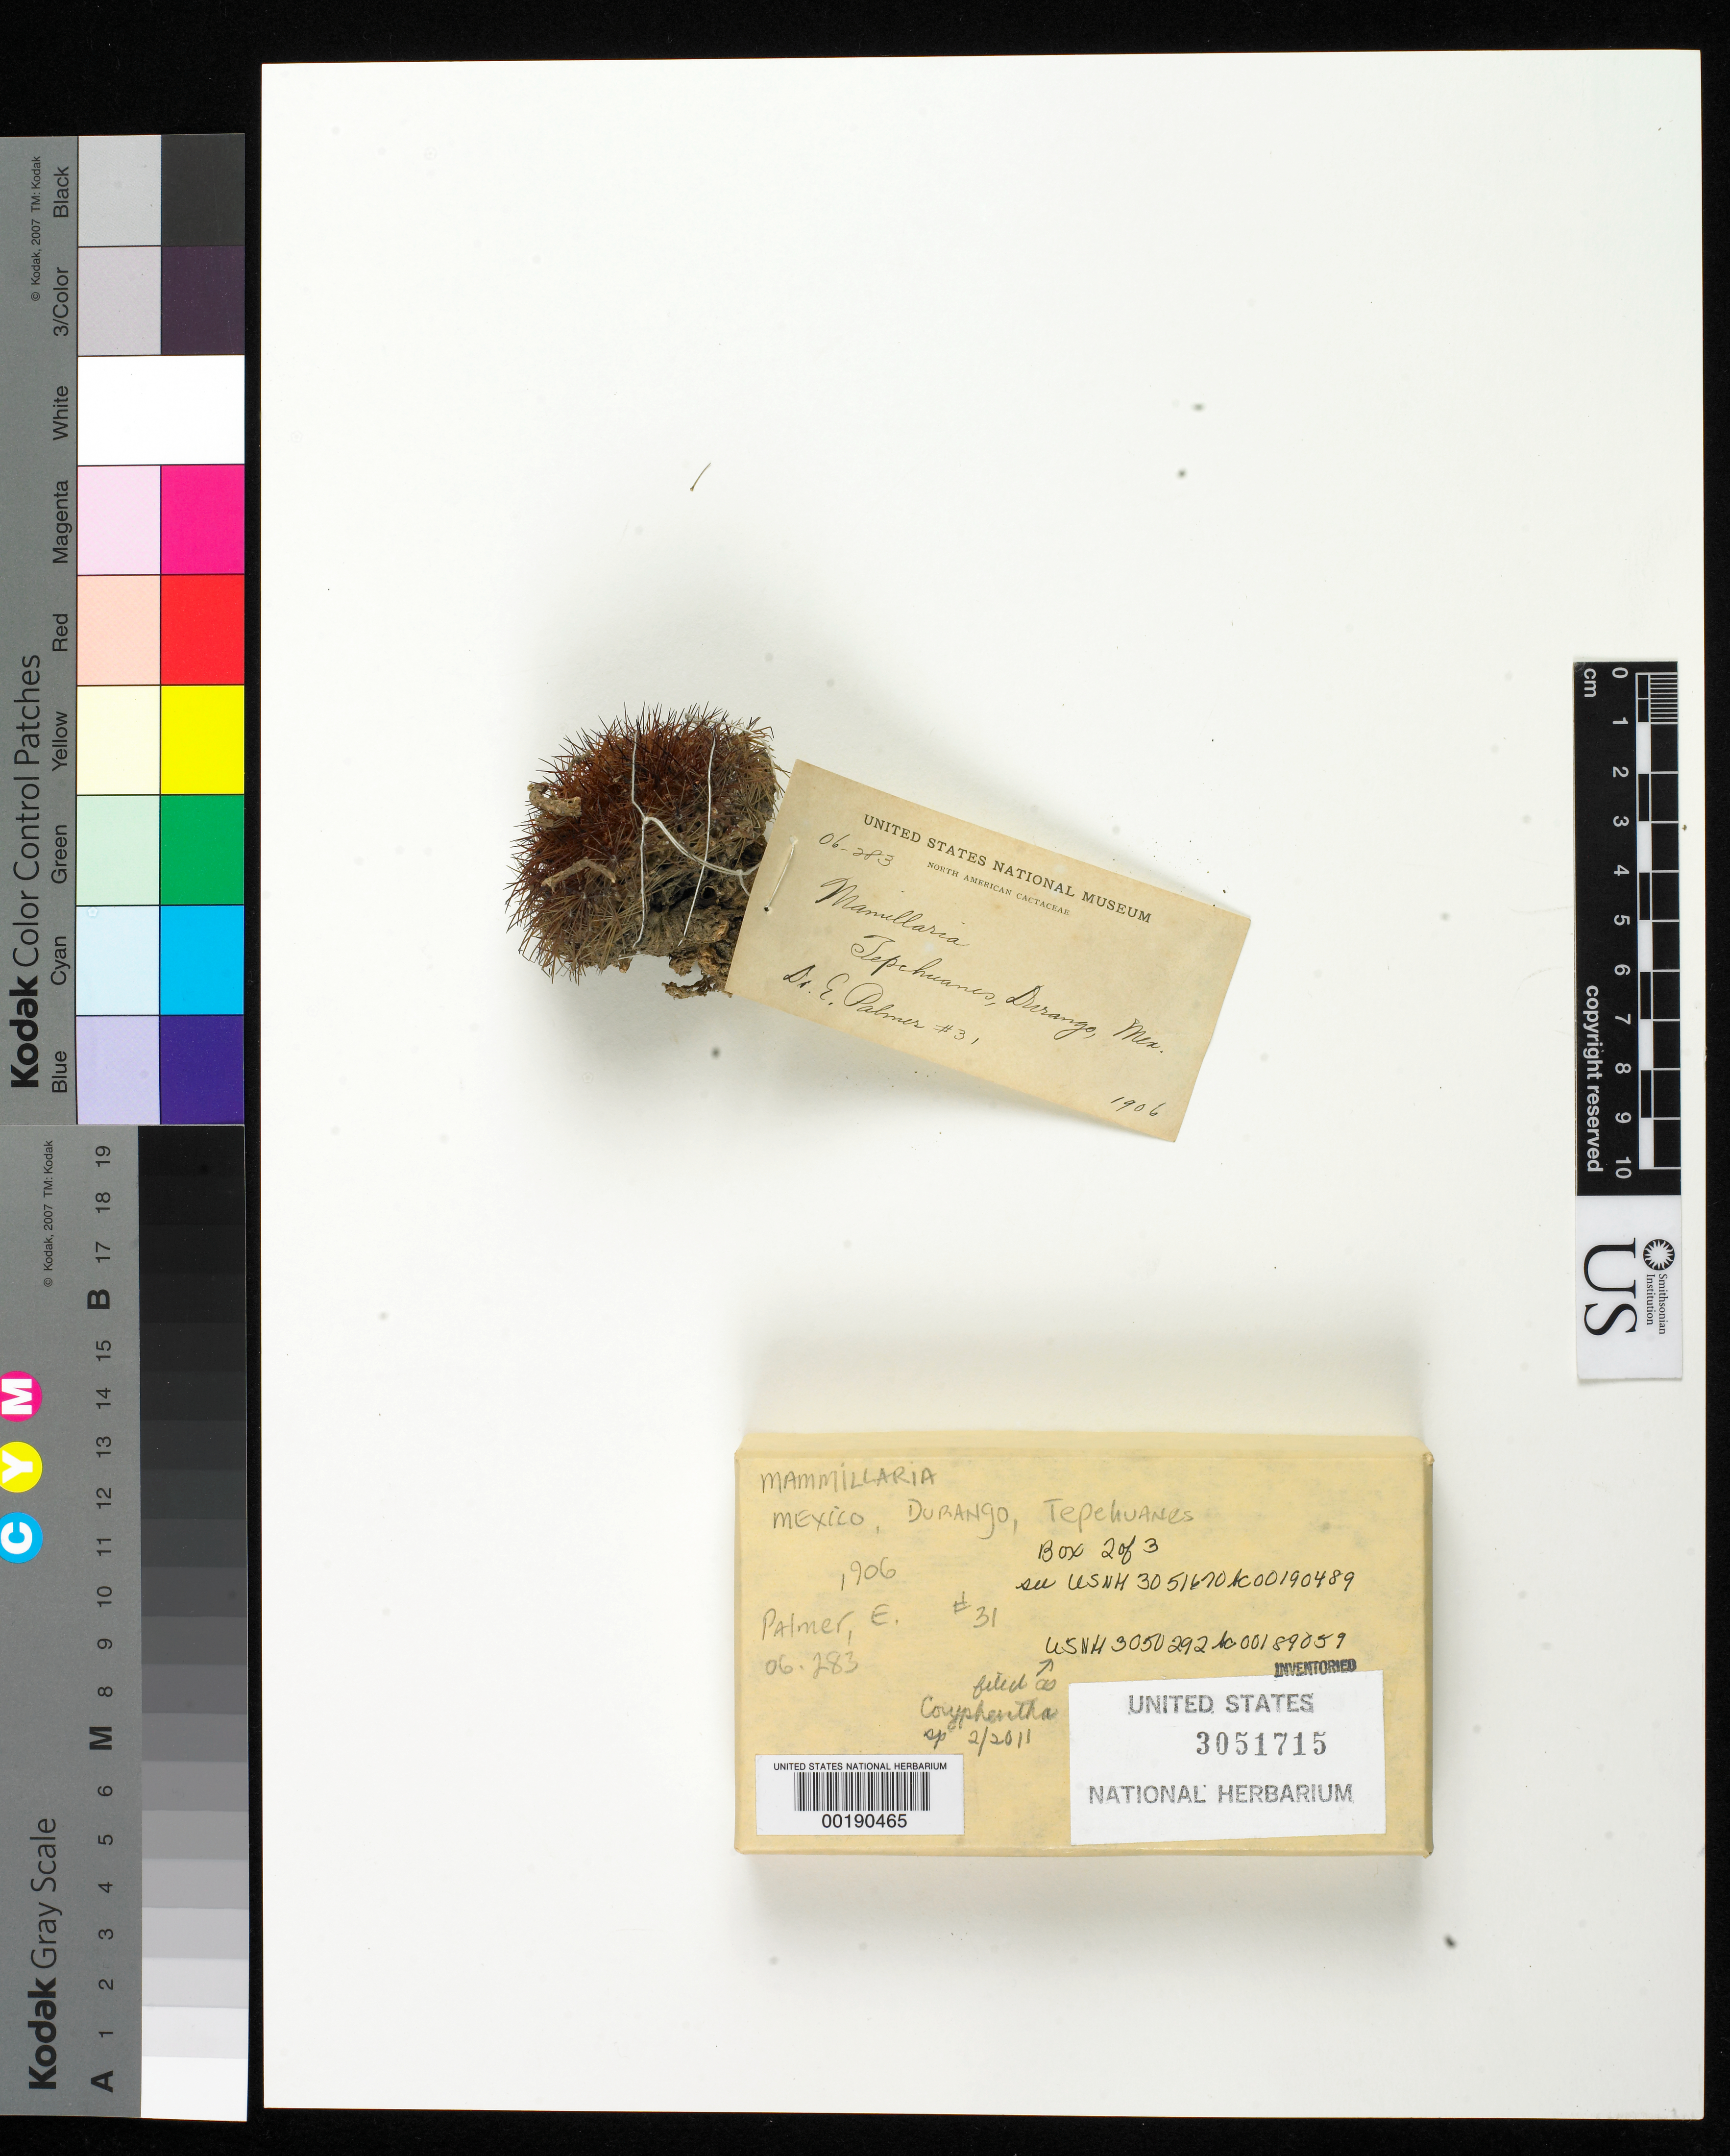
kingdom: Plantae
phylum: Tracheophyta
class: Liliopsida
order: Commelinales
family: Commelinaceae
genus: Murdannia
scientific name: Murdannia gardneri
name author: (Seub.) G. Brückn.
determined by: Faden, Robert B., (US), Smithsonian Institution - National Museum of Natural History (UNITED STATES)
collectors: B. G. Stergios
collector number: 2379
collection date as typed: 25 Oct 1980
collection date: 1980-10-25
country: Venezuela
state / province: Apure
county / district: Muñoz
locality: Módulos F. Corrales de la UNELLEZ, Mantecal.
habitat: Swampy area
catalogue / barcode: US 3043266